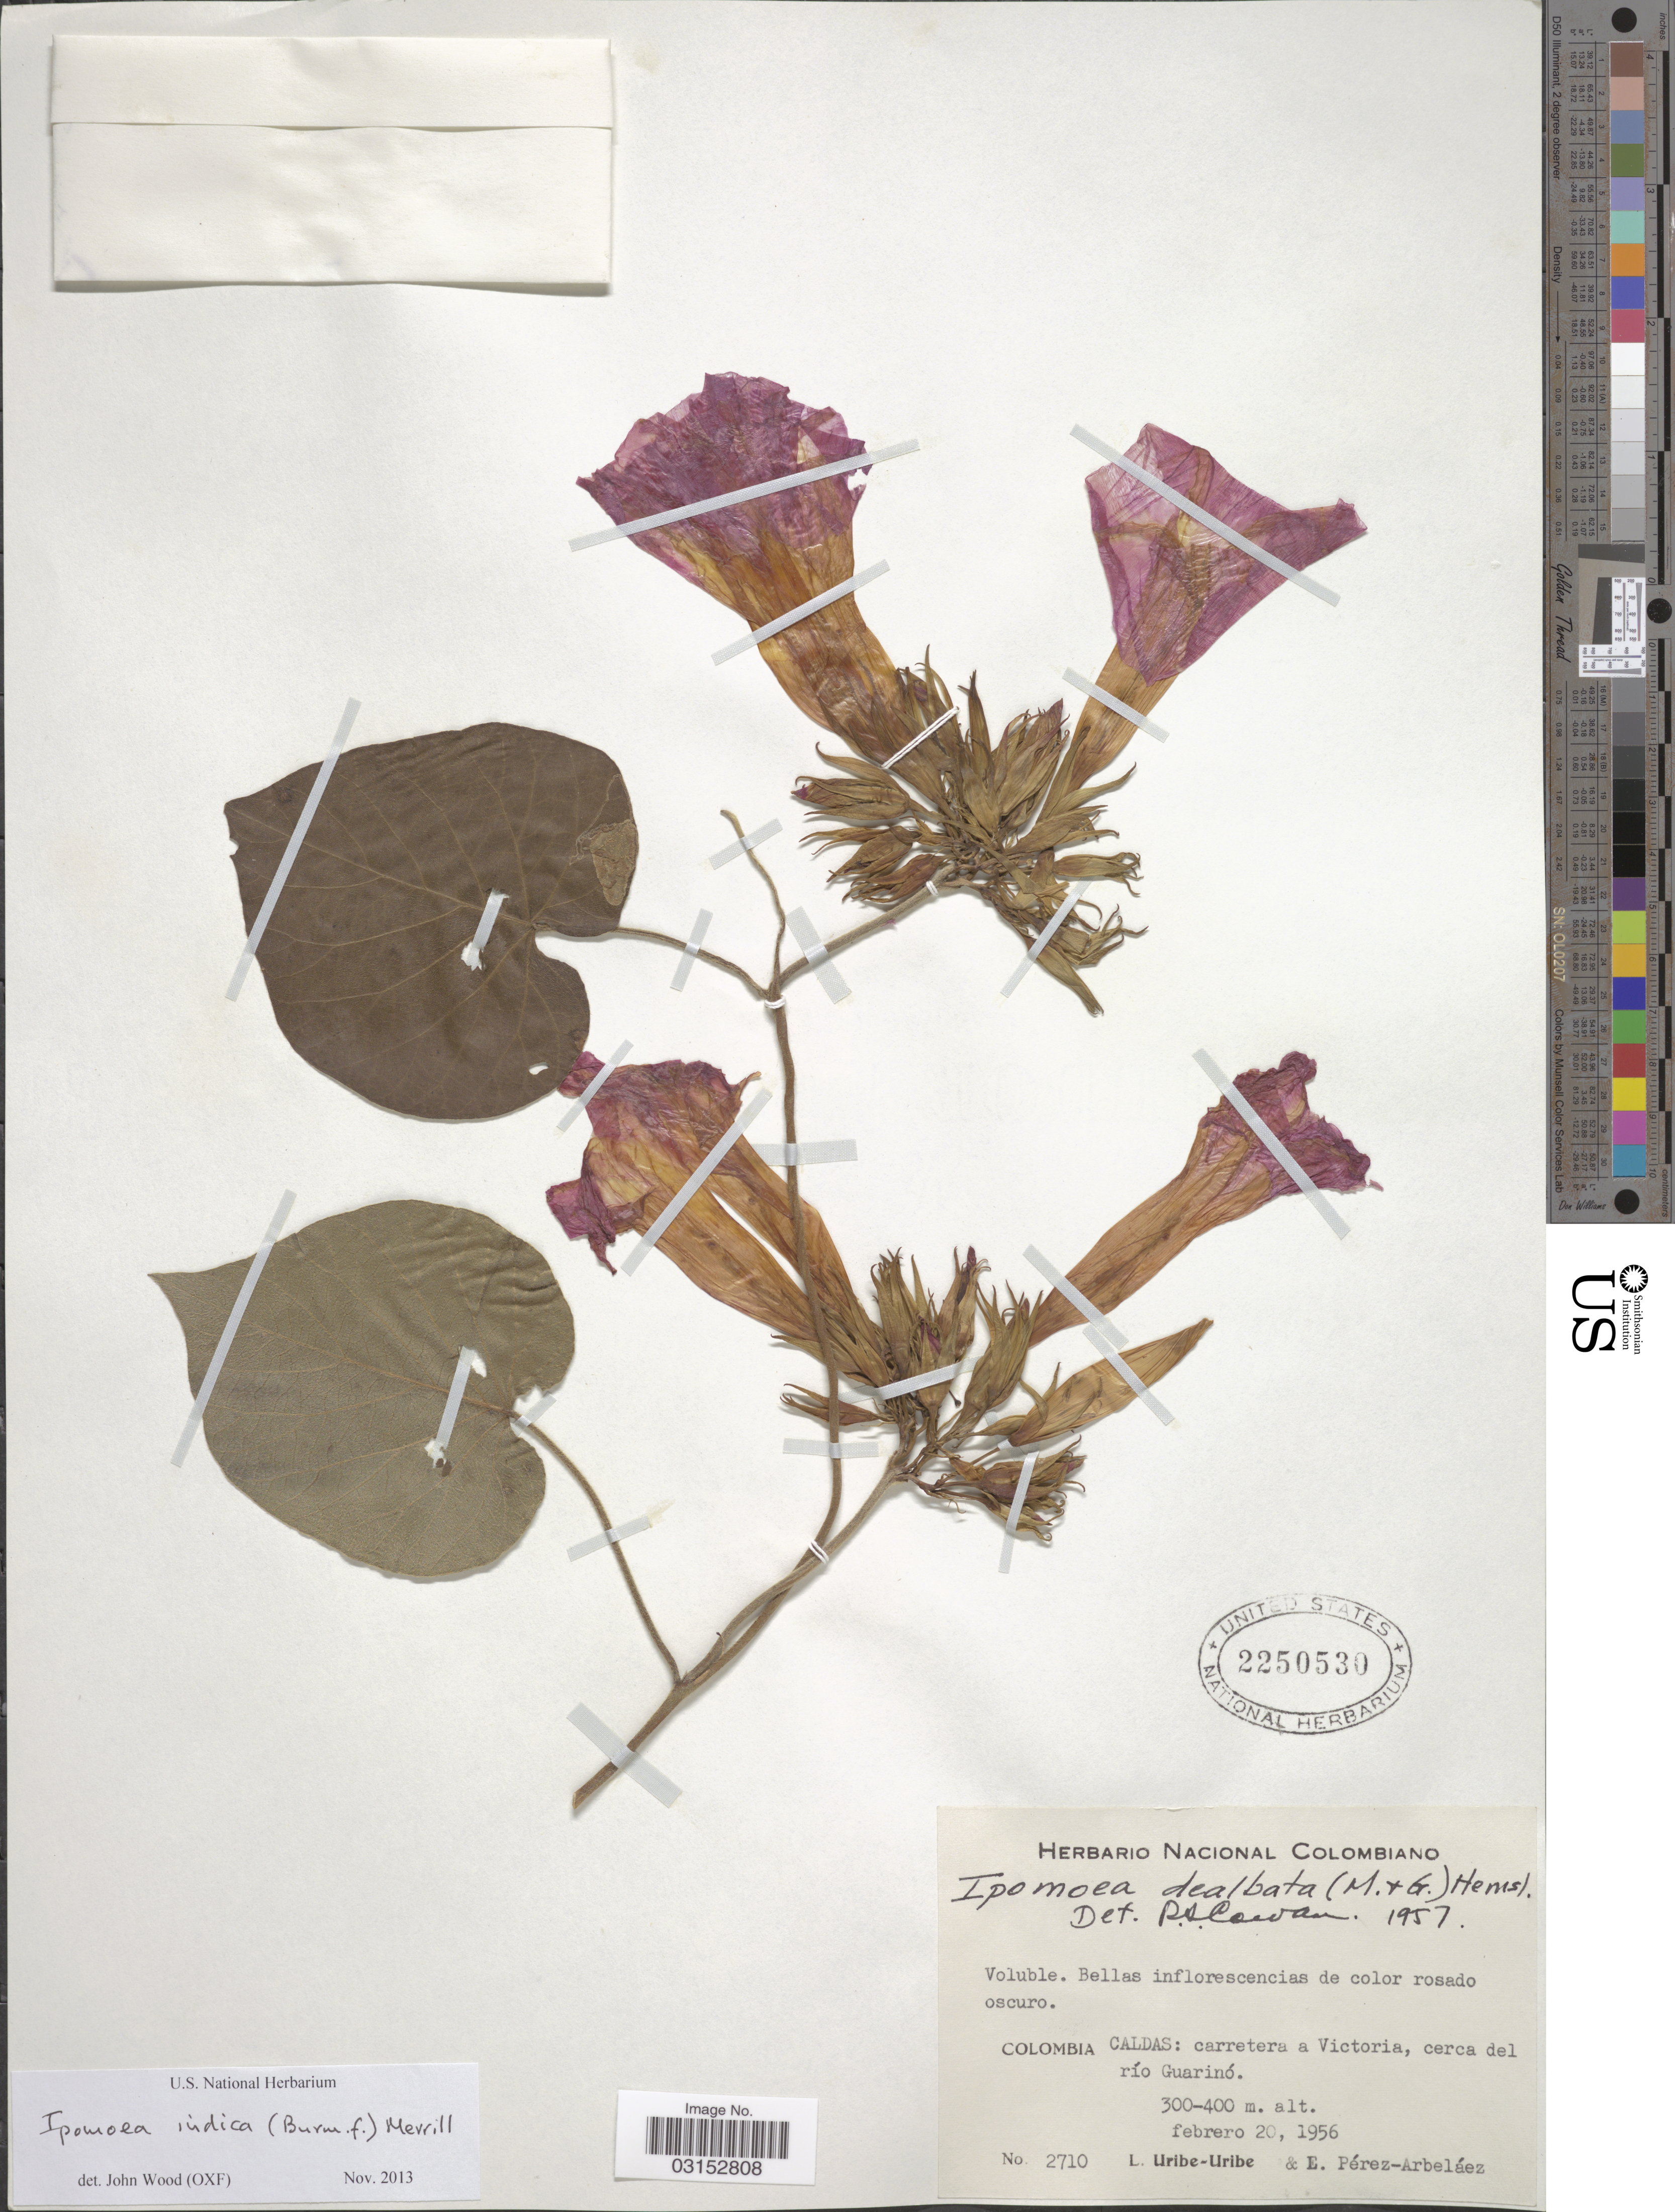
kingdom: Plantae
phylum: Tracheophyta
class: Magnoliopsida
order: Solanales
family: Convolvulaceae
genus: Ipomoea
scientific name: Ipomoea indica (Burm.) Merr. var. indica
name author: (Burm.) Merr.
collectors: L. Uribe & E. Pérez Arbeláez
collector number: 2710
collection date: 1956-02-20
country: Colombia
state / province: Caldas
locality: Carretera a Victoria, cerca del río Guarinó.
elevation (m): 300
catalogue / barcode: US 2250530